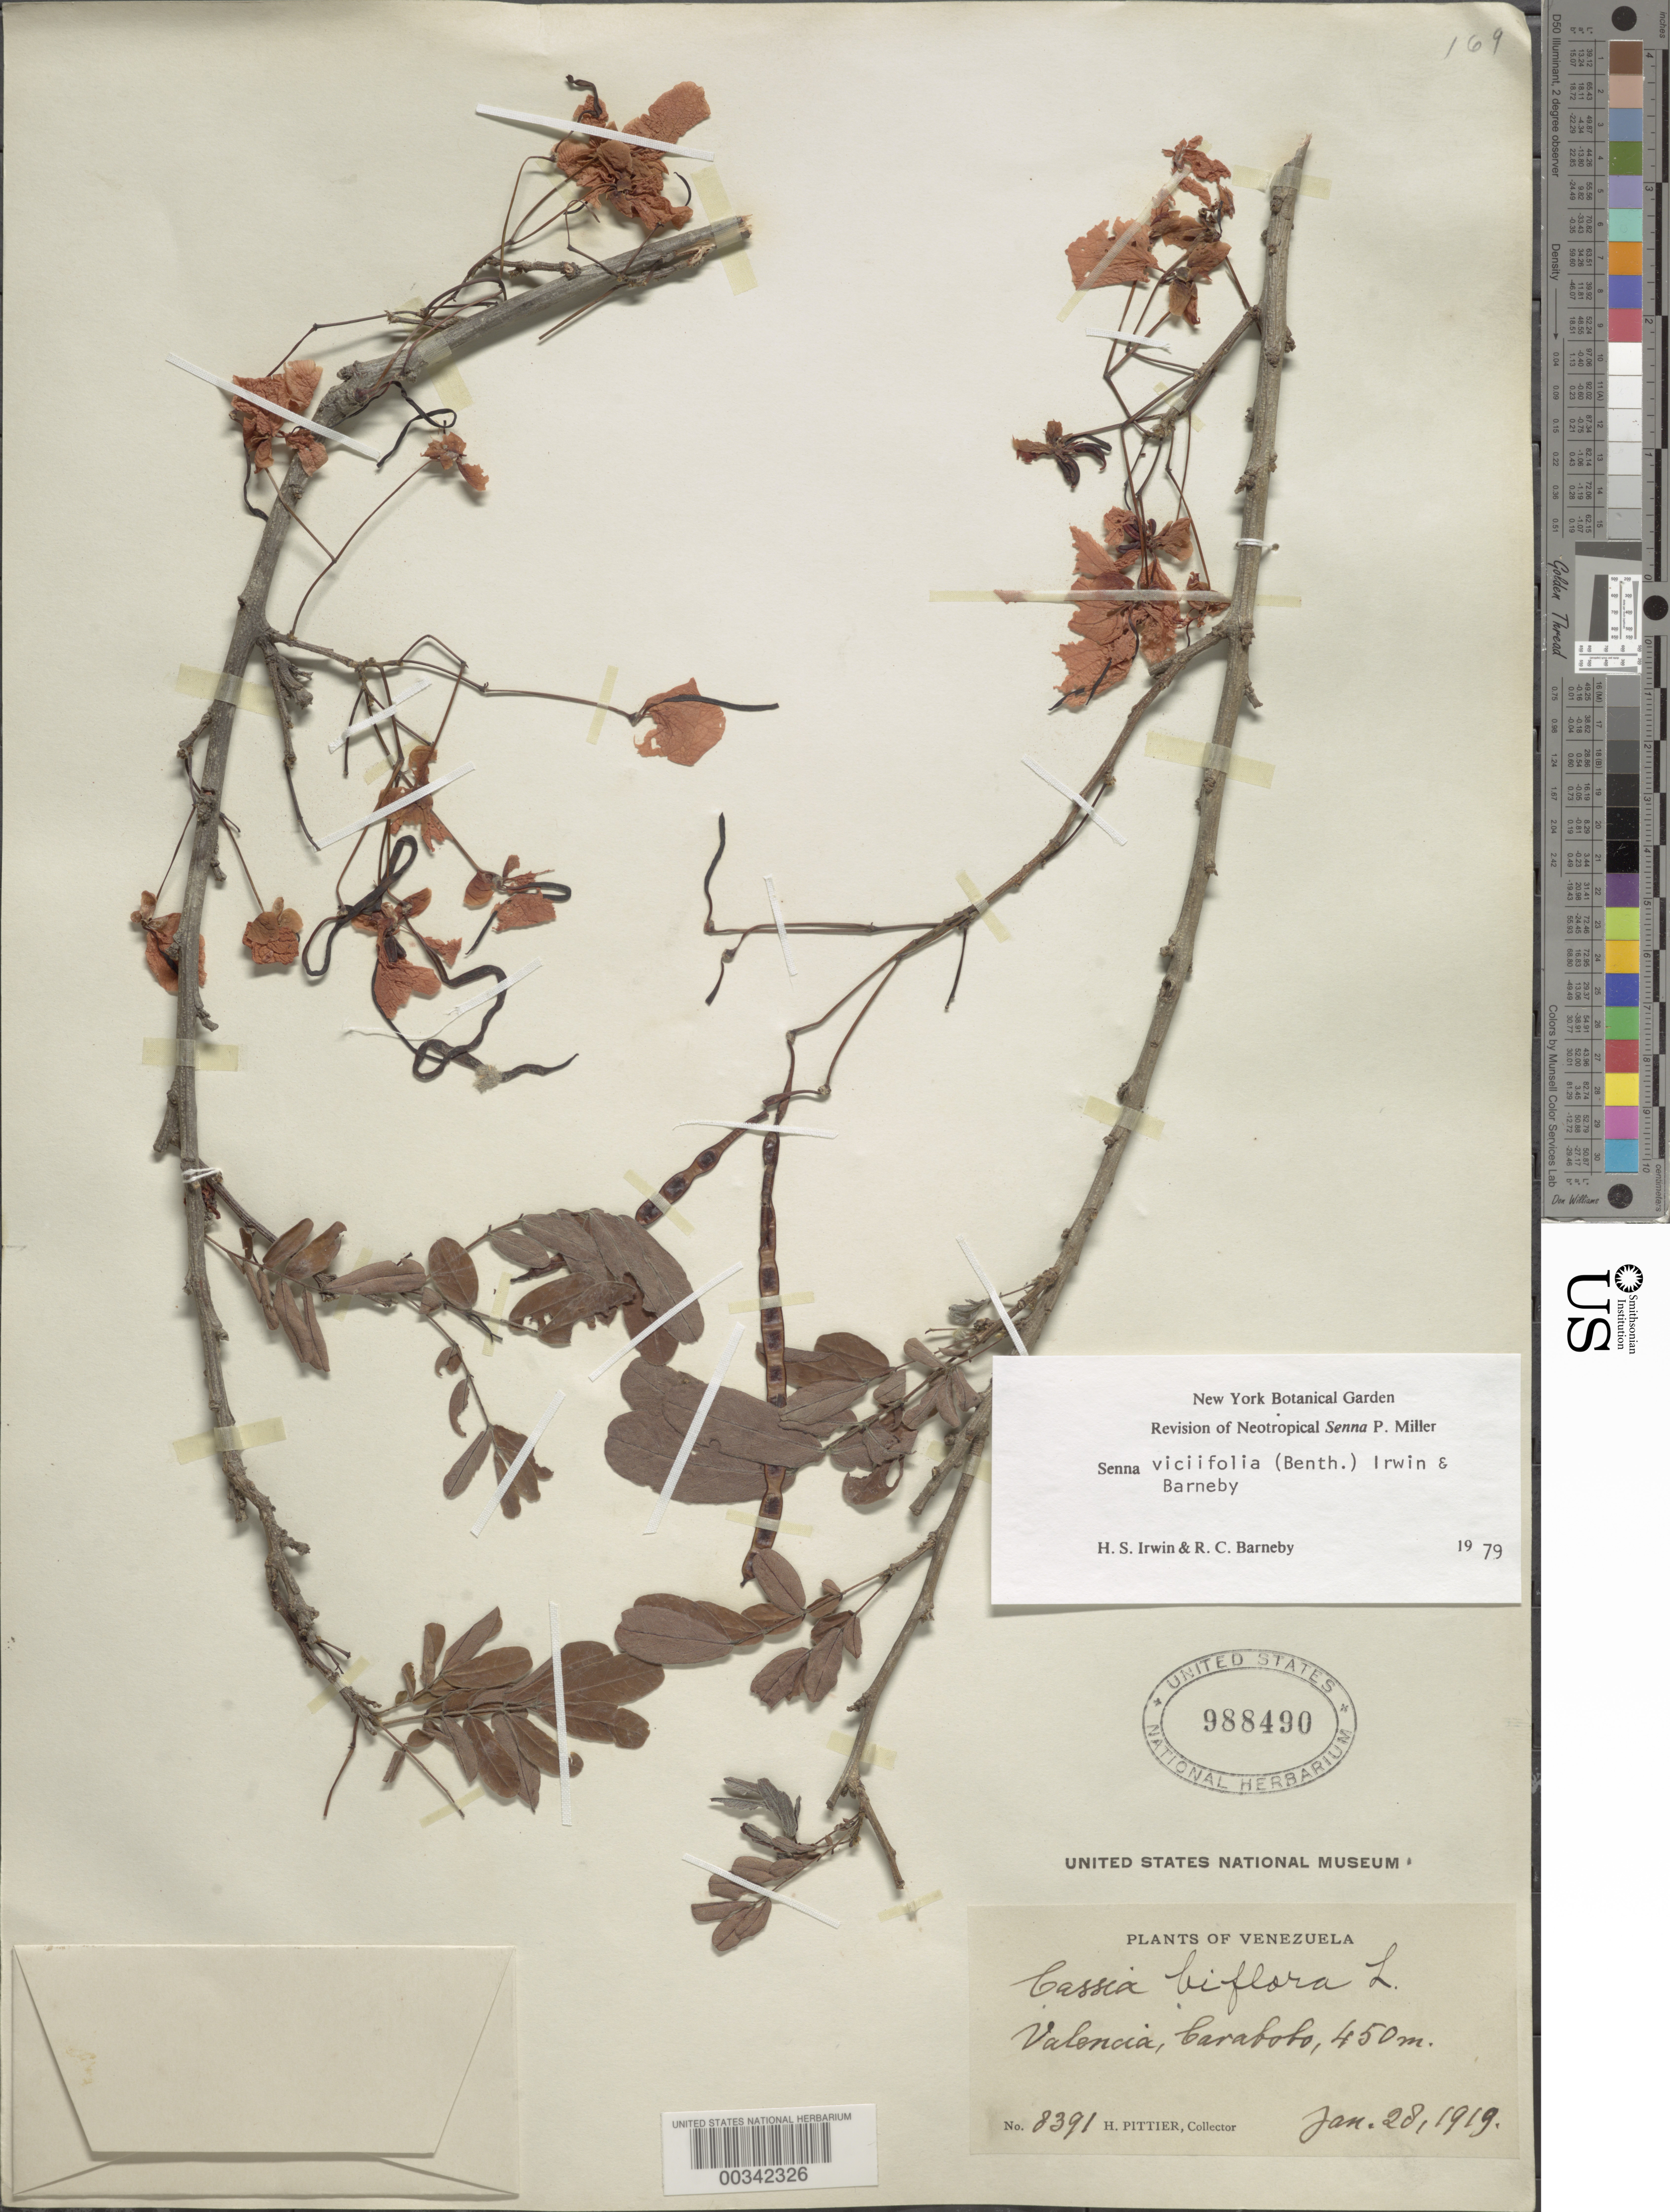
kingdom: Plantae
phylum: Tracheophyta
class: Magnoliopsida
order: Fabales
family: Fabaceae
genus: Senna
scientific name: Senna viciifolia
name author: (Benth.) H.S. Irwin & Barneby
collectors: H. F. Pittier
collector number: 8391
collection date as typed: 28 Jan 1919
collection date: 1919-01-28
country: Venezuela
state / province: Carabobo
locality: Valencia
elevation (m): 450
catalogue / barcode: US 988490